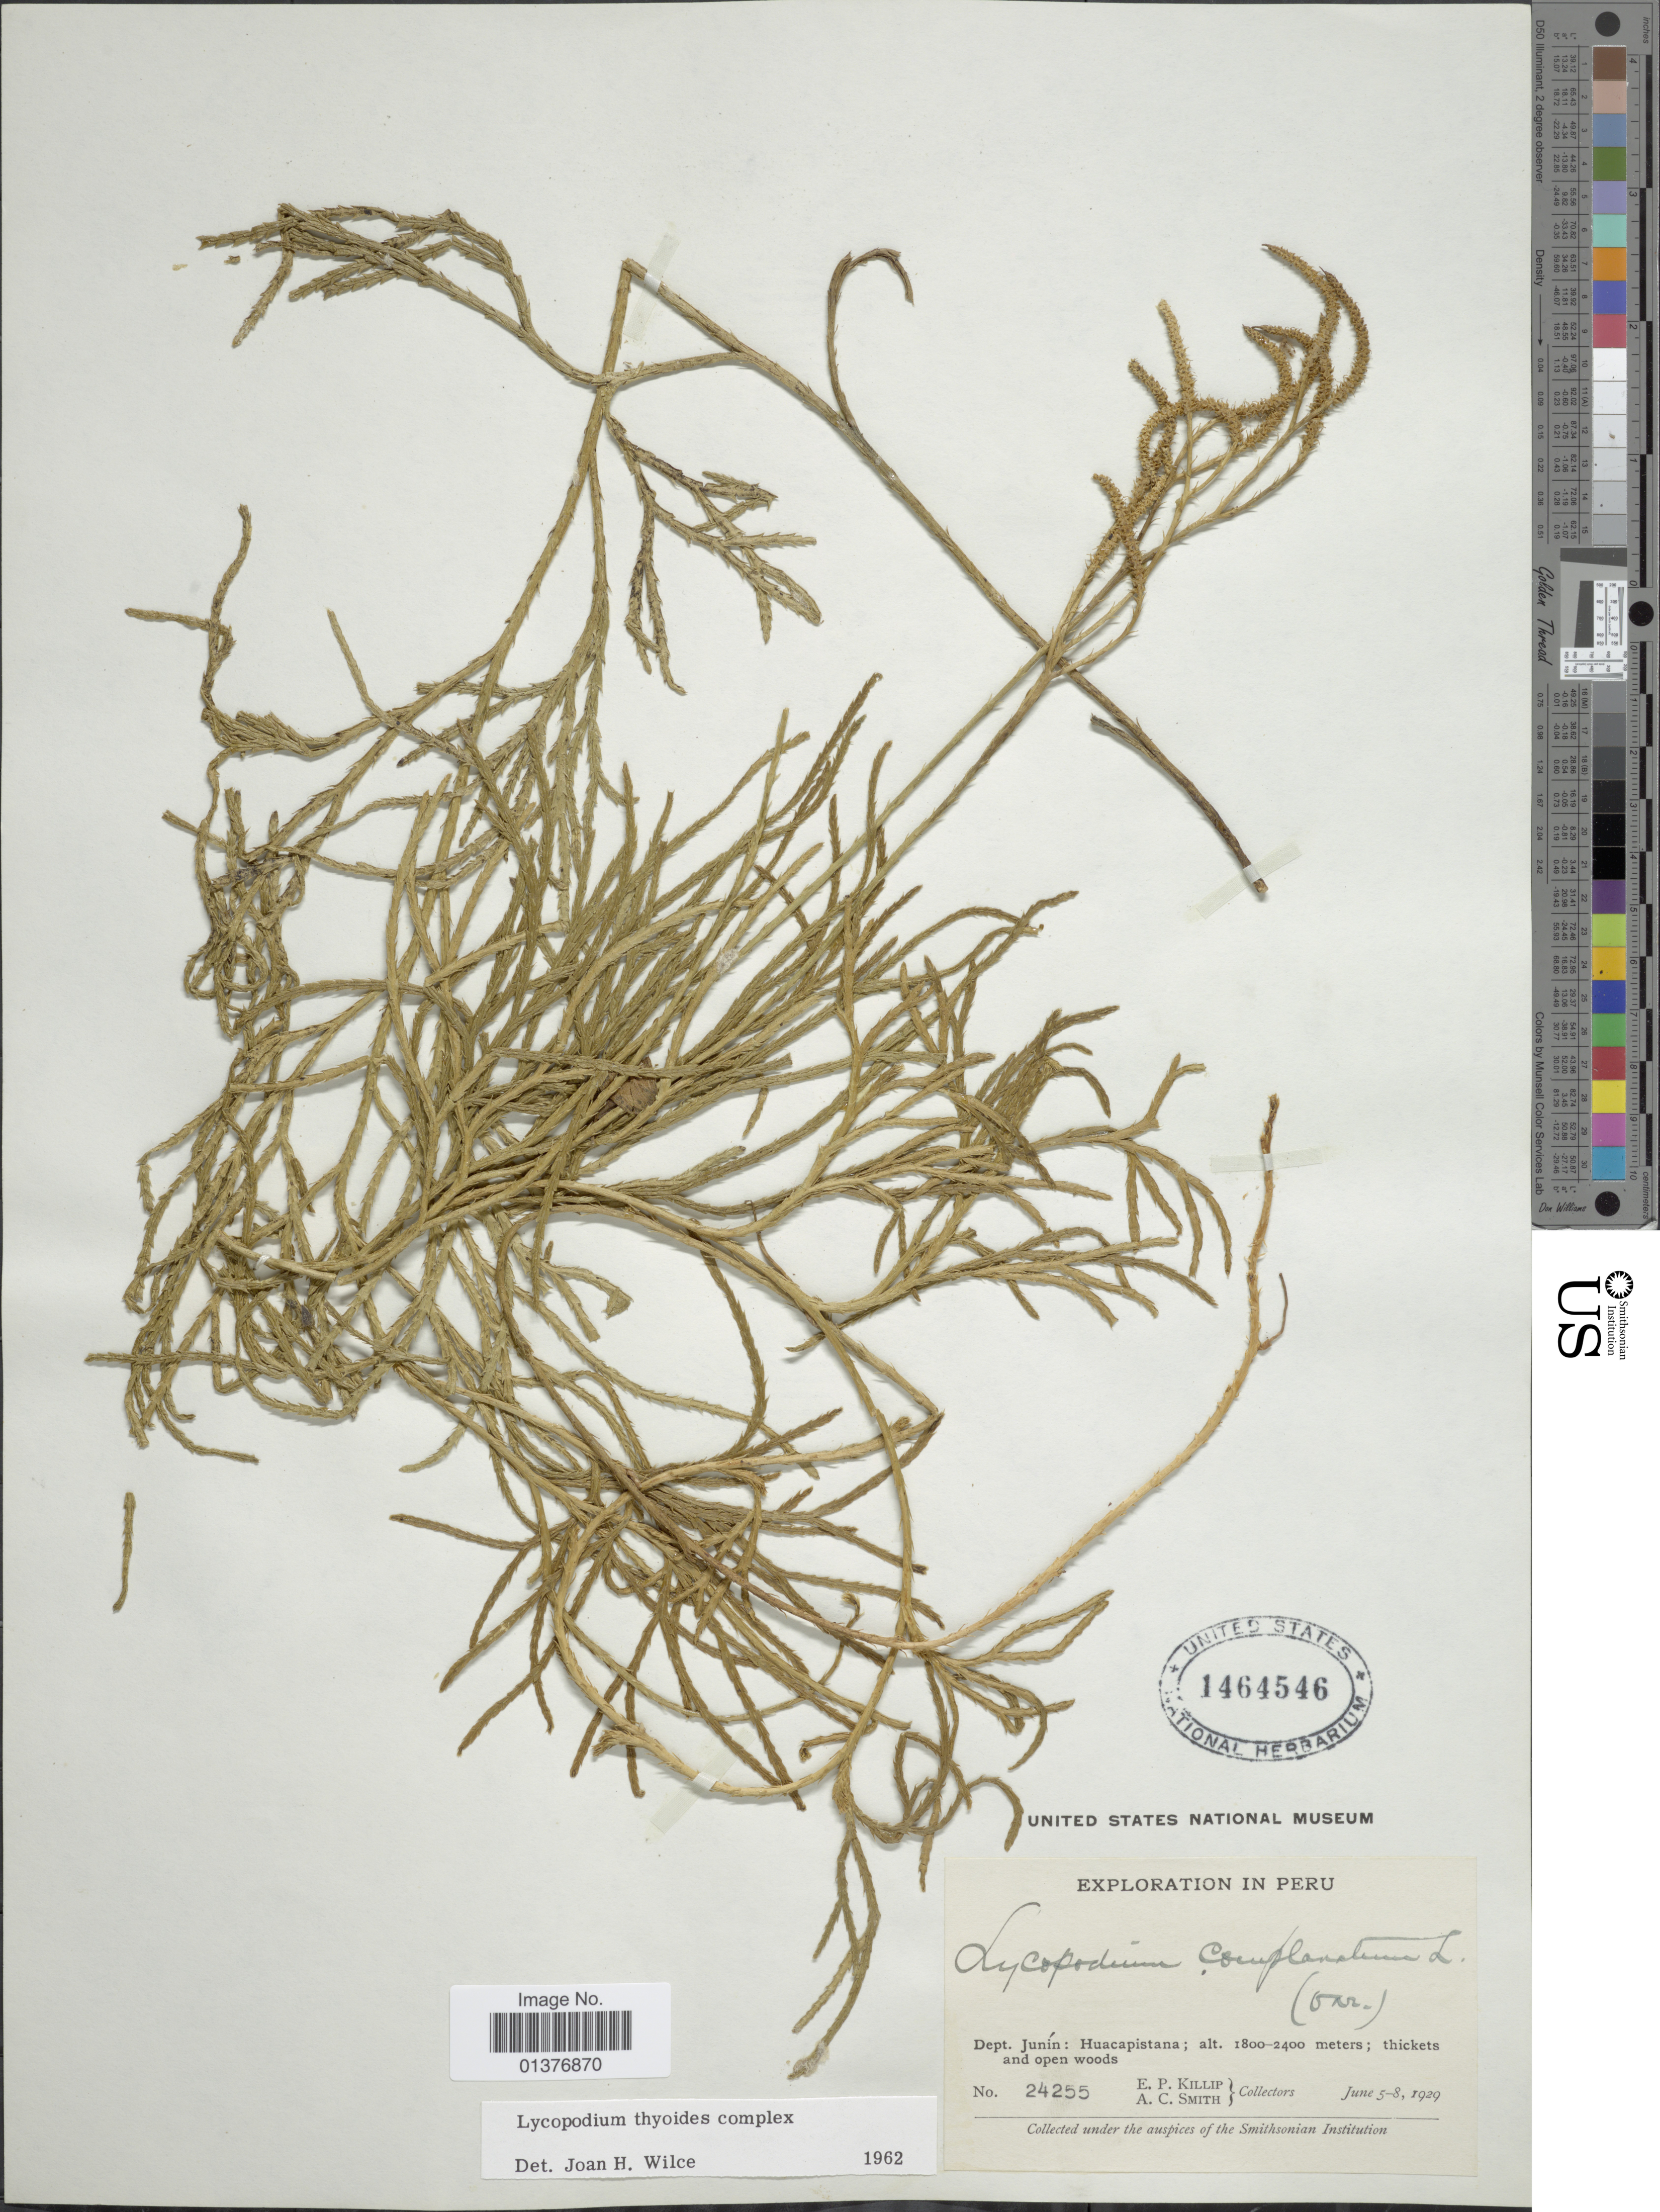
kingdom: Plantae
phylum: Tracheophyta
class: Lycopodiopsida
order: Lycopodiales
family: Lycopodiaceae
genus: Diphasiastrum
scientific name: Diphasiastrum thyoides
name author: (Humb. & Bonpl. ex Willd.) Holub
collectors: E. P. Killip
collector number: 24255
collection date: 1926-06-05/1929-06-08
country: Peru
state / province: Junín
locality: Huacapistana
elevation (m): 1800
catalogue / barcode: US 1464546